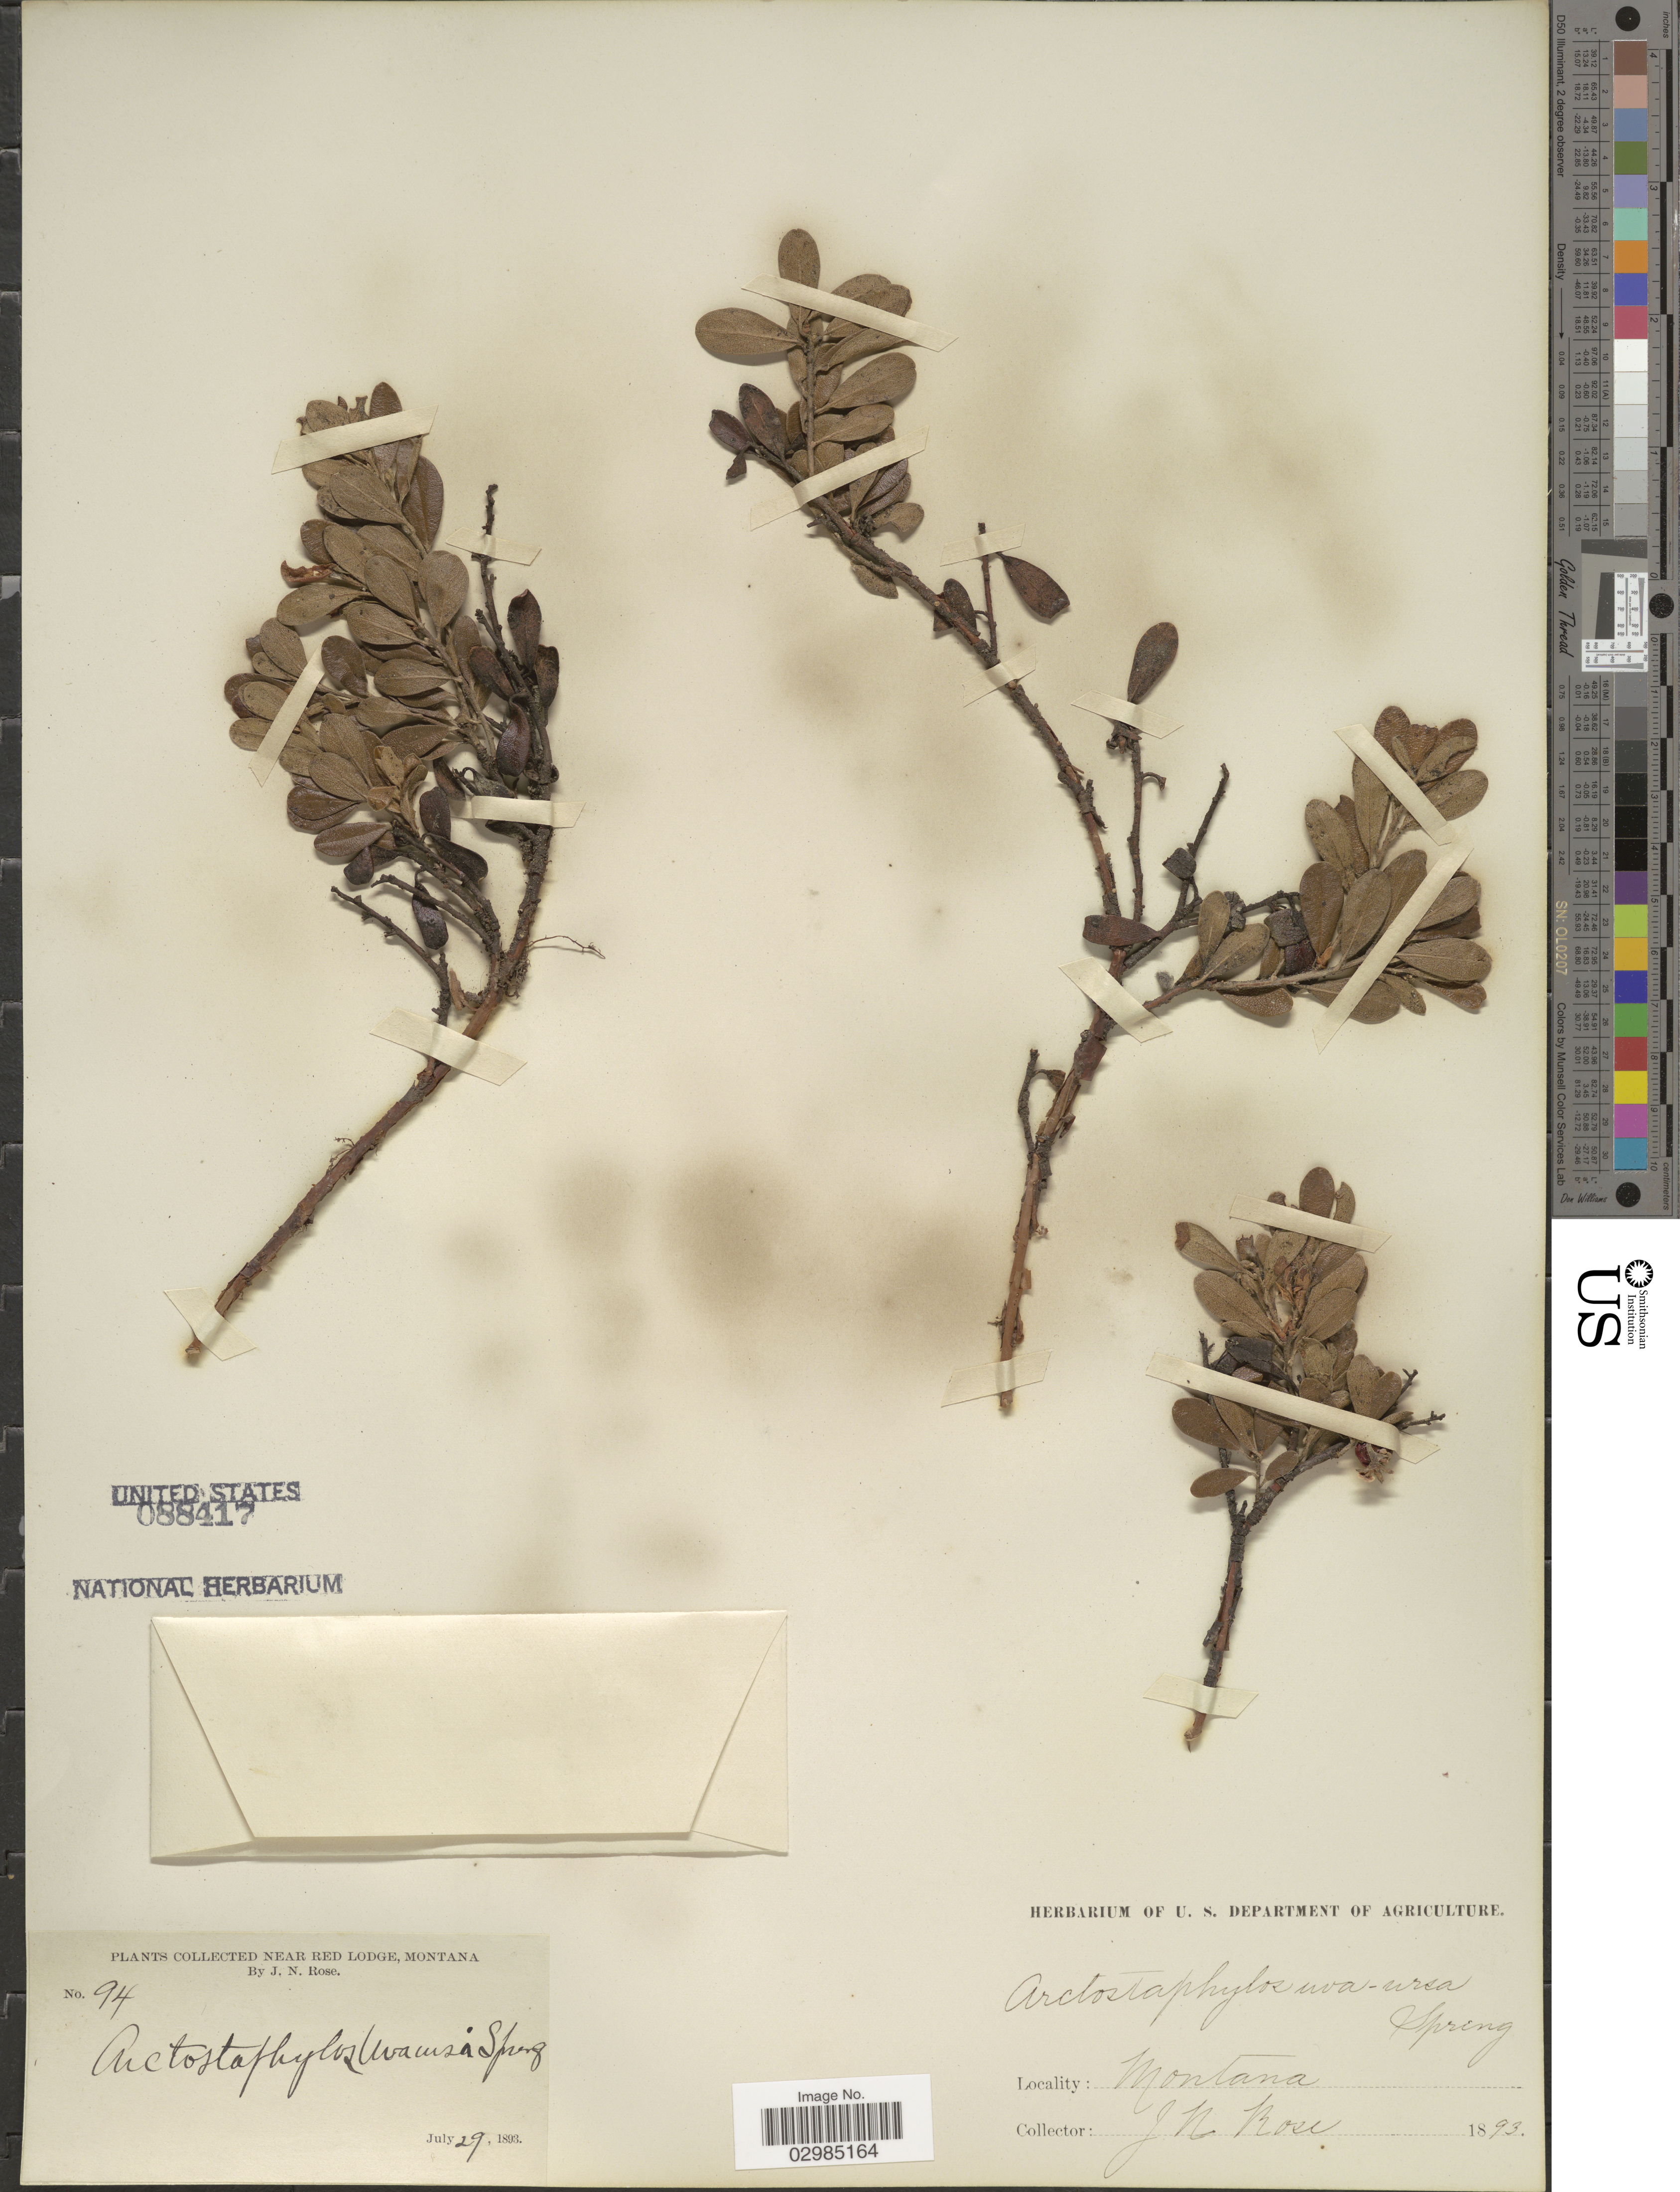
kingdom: Plantae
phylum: Tracheophyta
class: Magnoliopsida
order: Ericales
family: Ericaceae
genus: Arctostaphylos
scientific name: Arctostaphylos uva-ursi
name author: (L.) Spreng.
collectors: J. N. Rose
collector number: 94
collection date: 1893-07-29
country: United States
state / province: Montana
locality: Near Red Lodge.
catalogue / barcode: US 88417